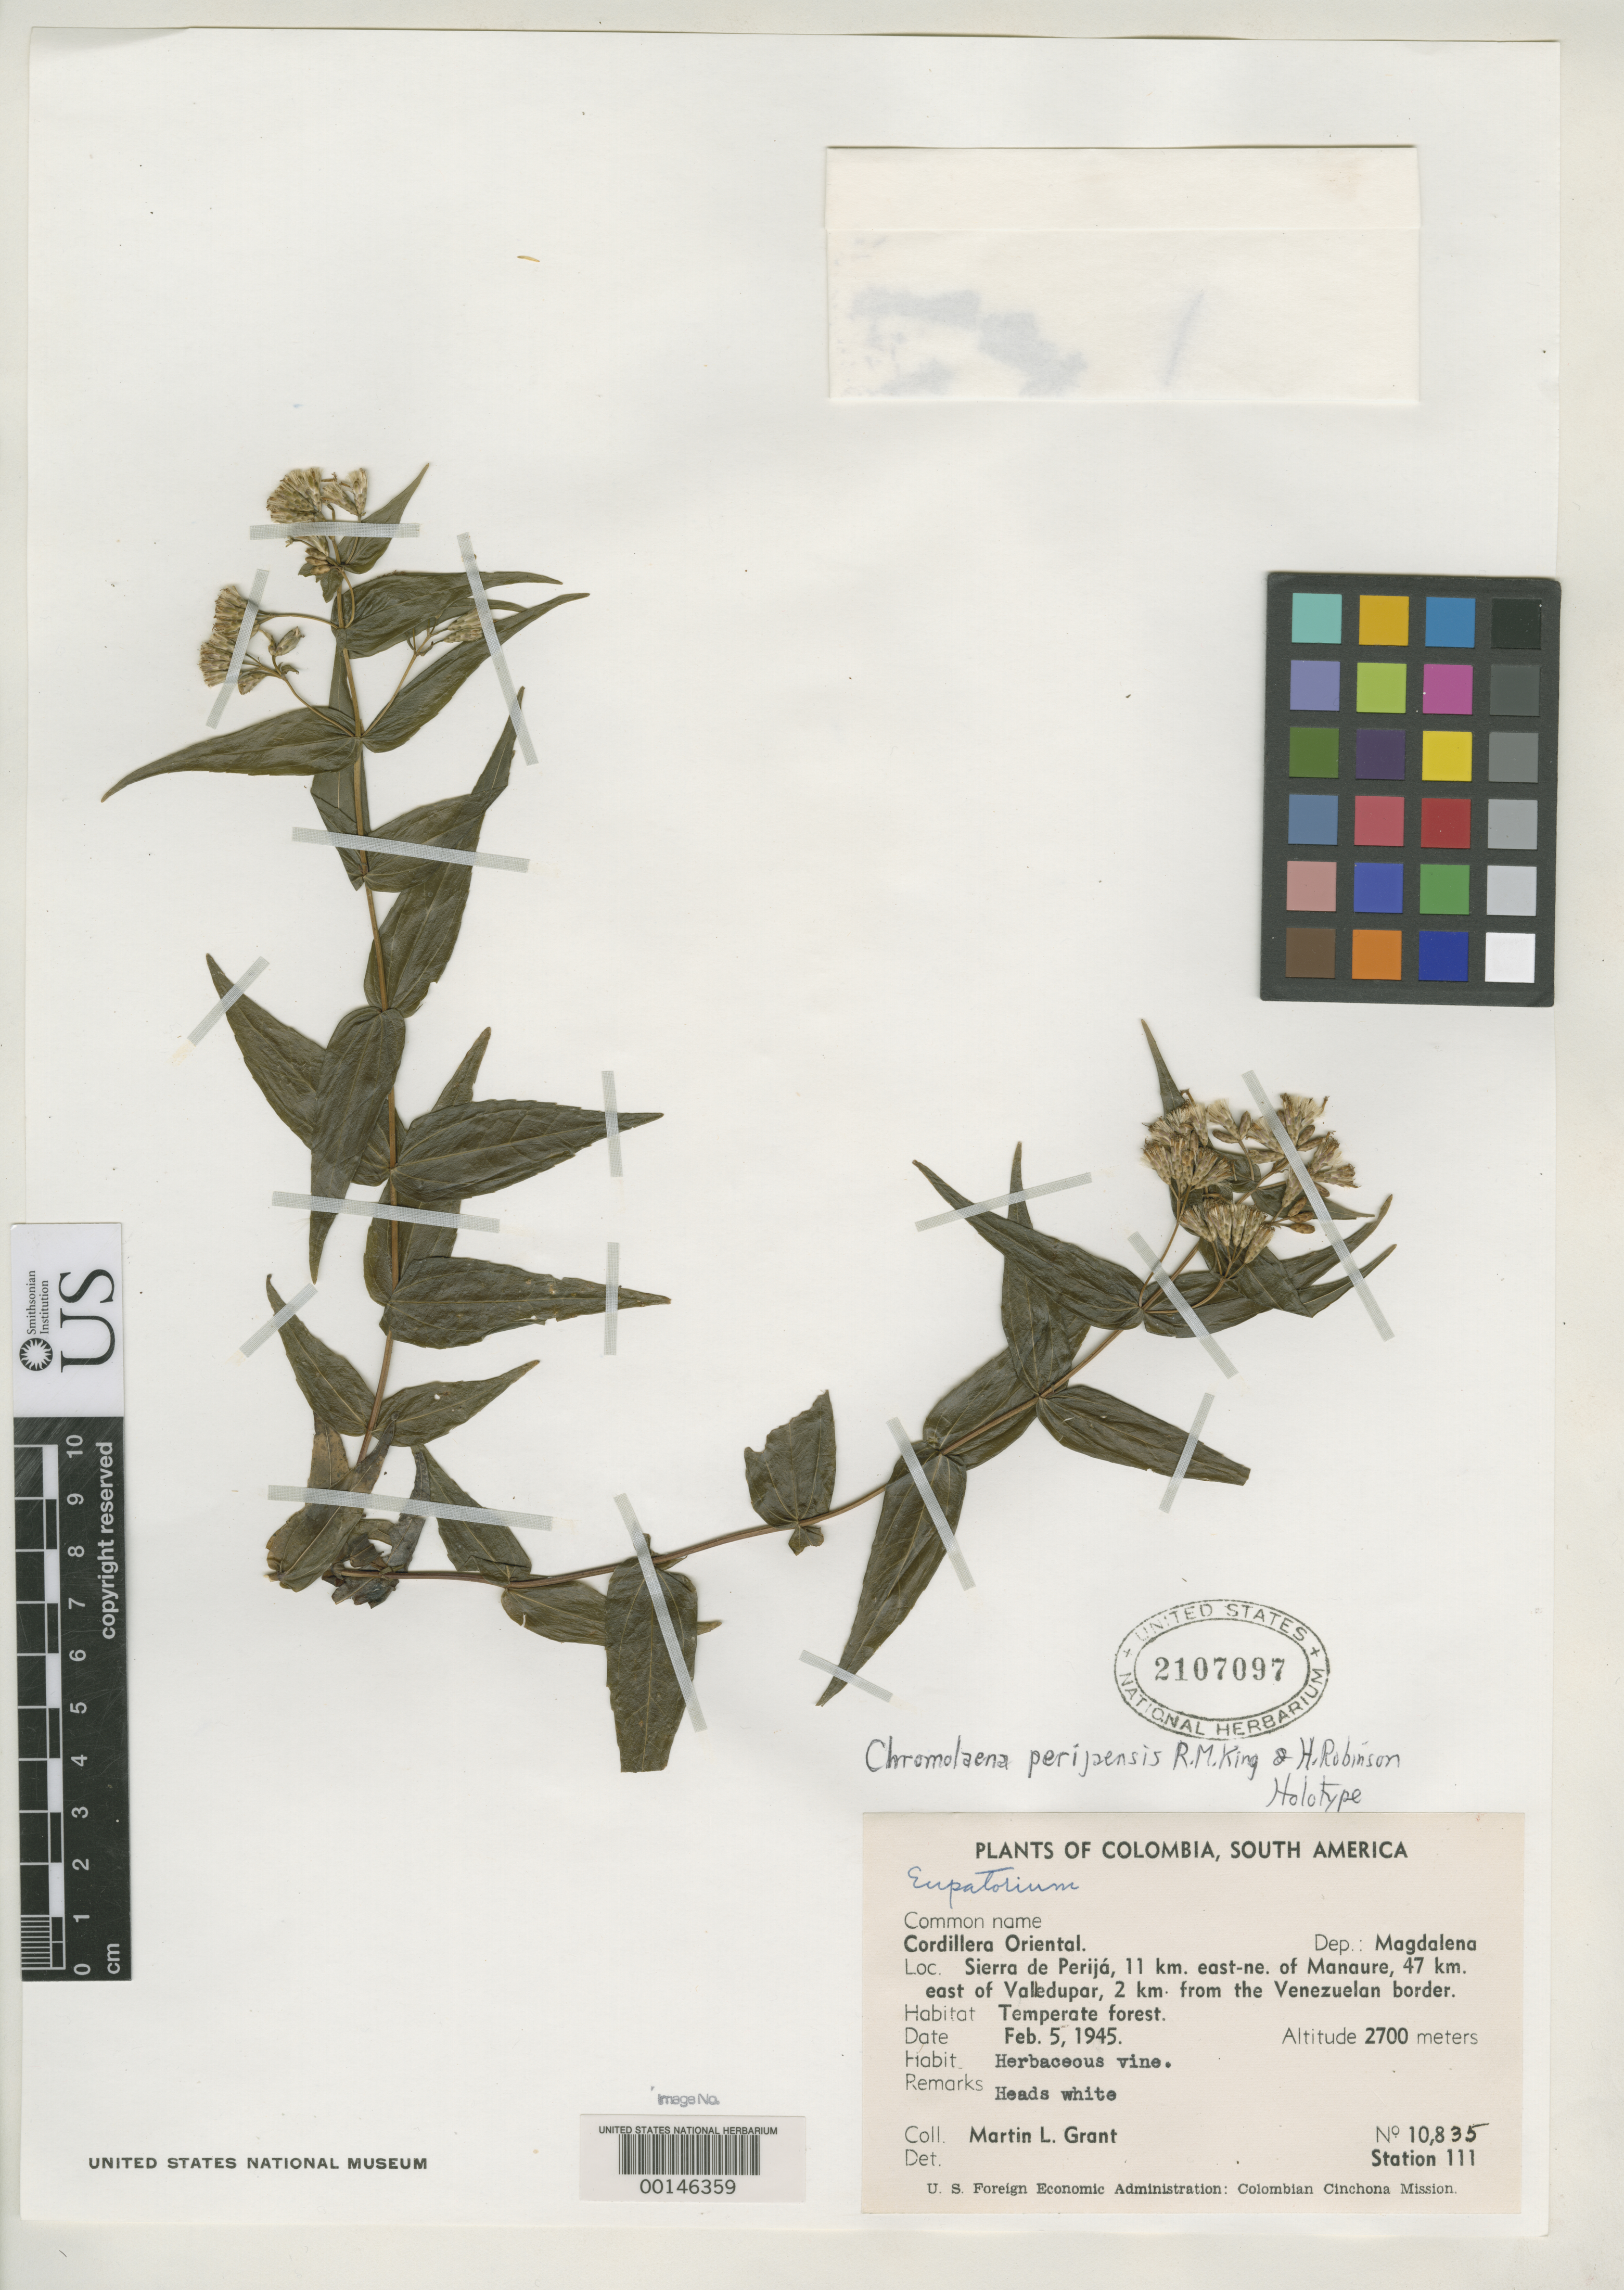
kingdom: Plantae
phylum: Tracheophyta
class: Magnoliopsida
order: Asterales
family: Asteraceae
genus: Chromolaena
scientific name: Chromolaena perijaensis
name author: R.M. King & H. Rob.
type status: Holotype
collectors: M. L. Grant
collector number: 10835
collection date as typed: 05 Feb 1945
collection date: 1945-02-05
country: Colombia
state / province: Magdalena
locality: Sierra de Perija.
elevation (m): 2700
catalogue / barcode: US 2107097